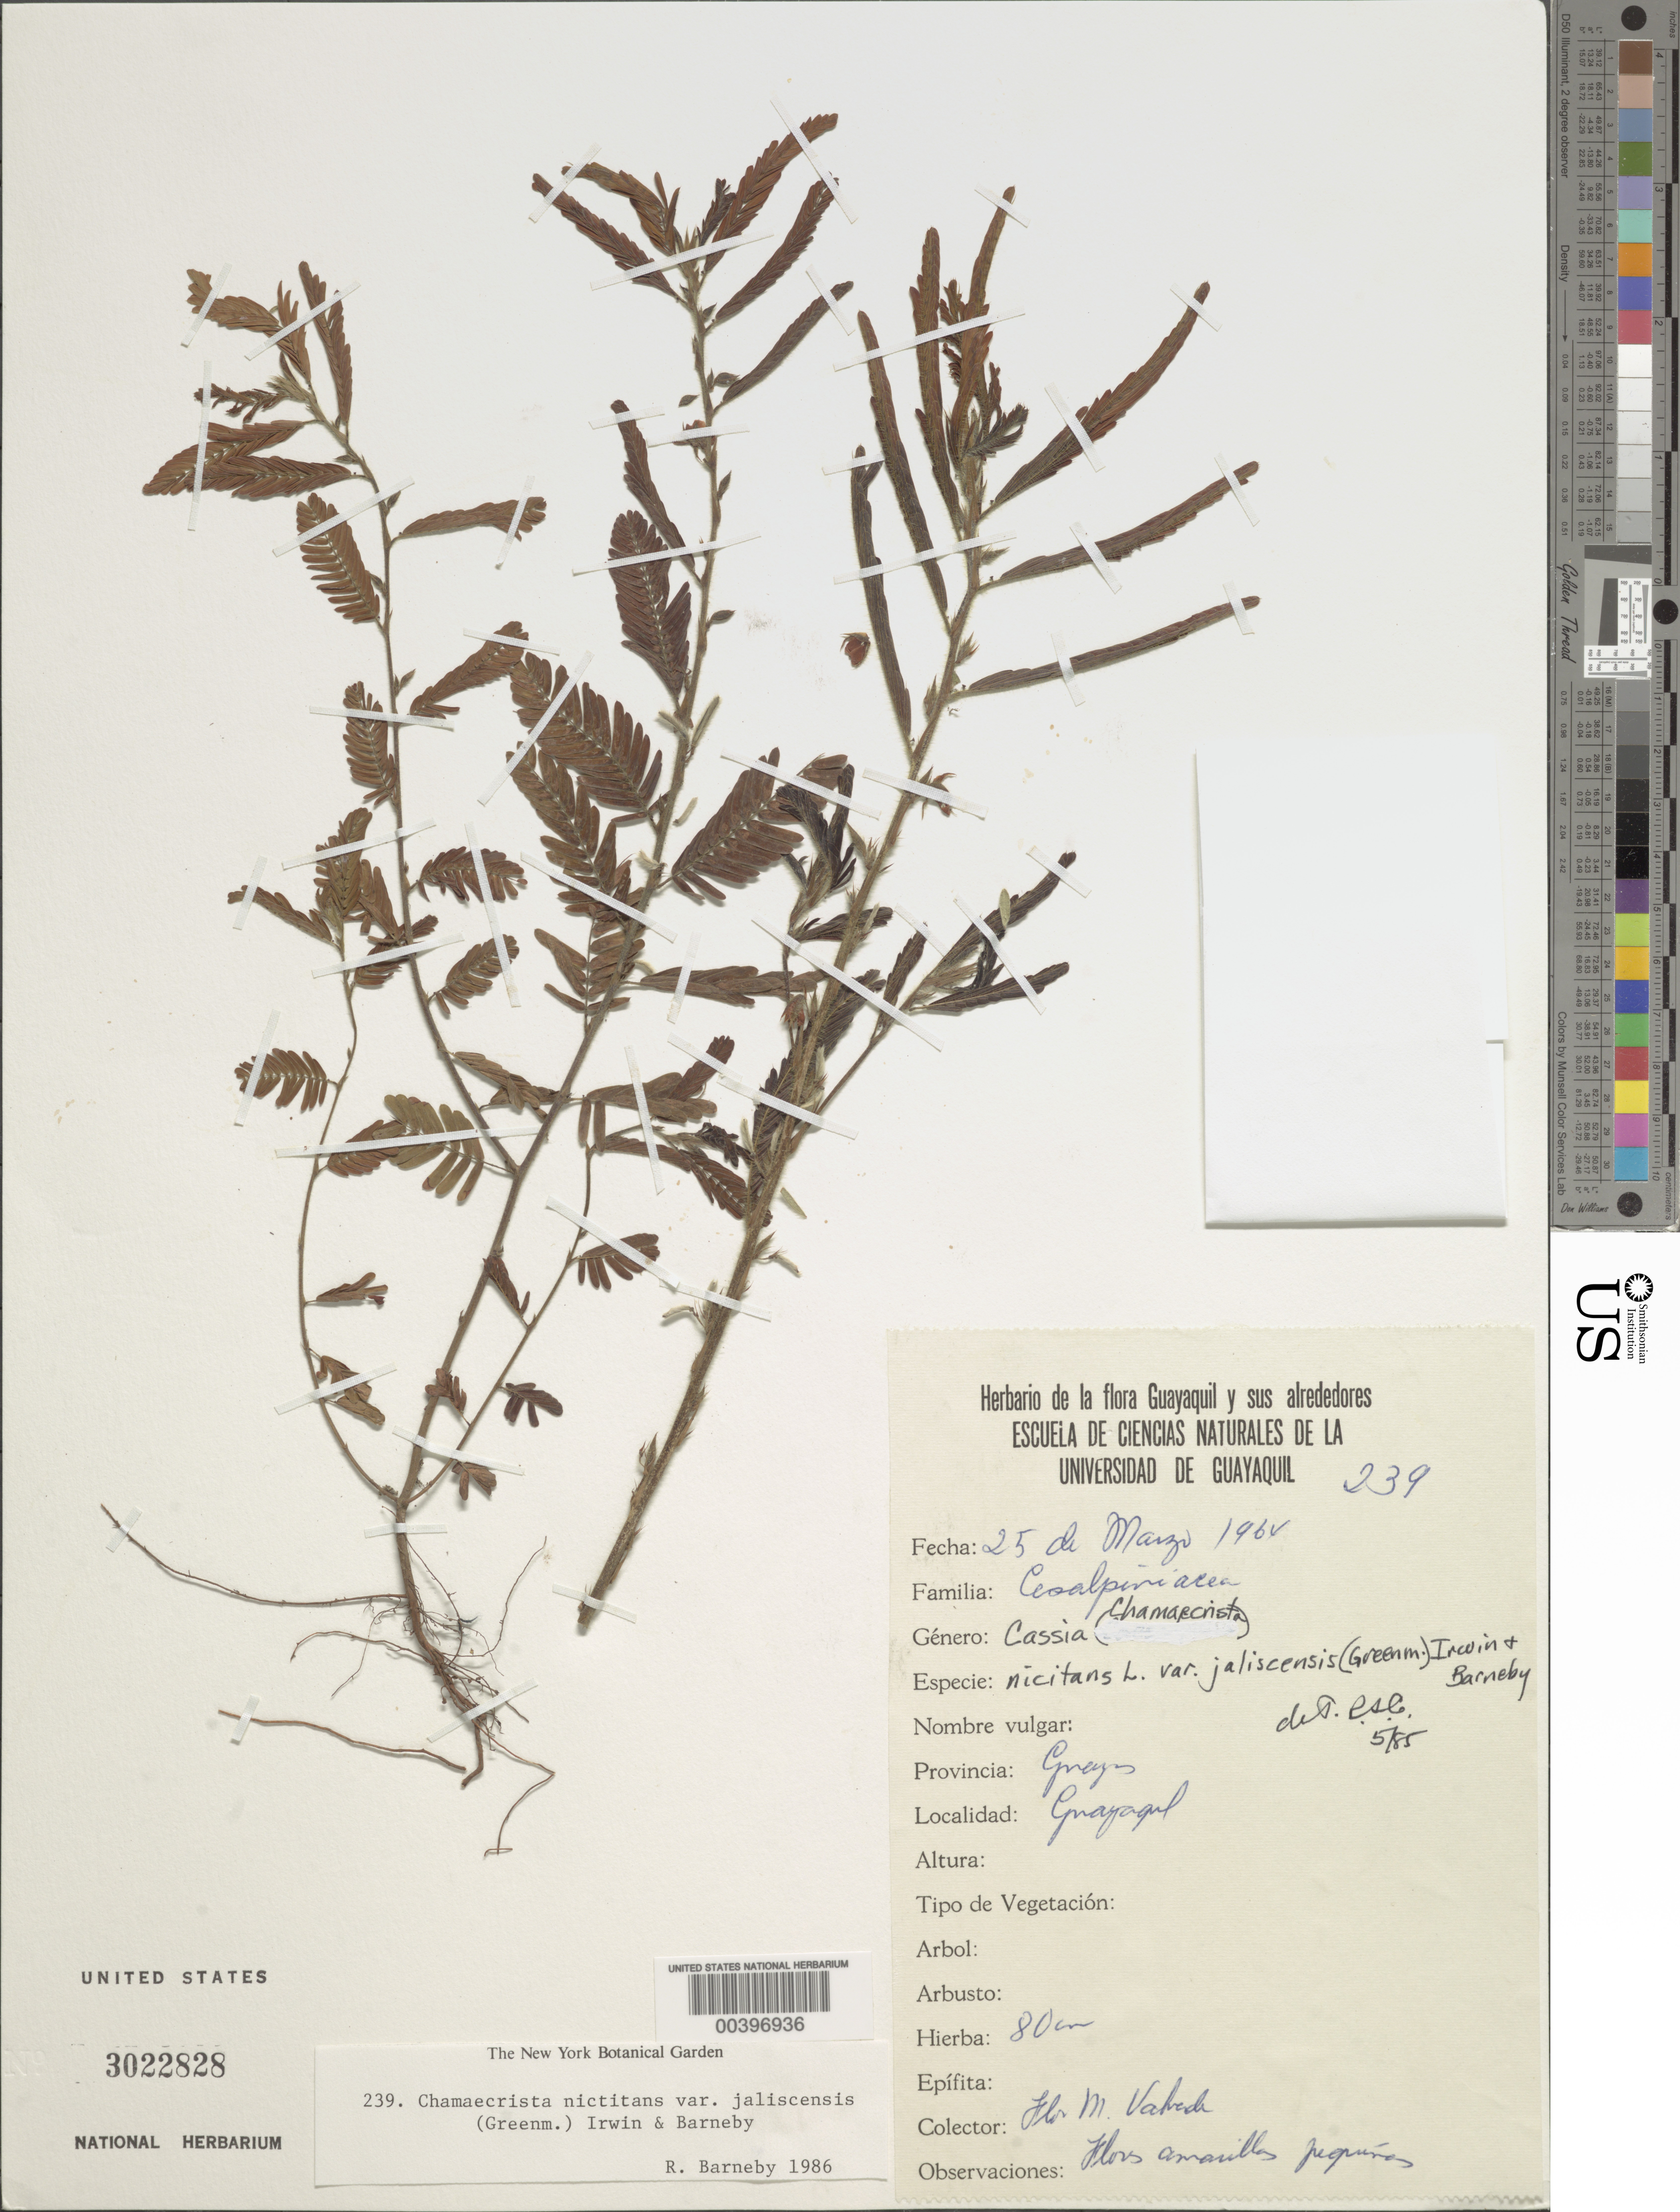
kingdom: Plantae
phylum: Tracheophyta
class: Magnoliopsida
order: Fabales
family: Fabaceae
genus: Chamaecrista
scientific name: Chamaecrista nictitans var. jaliscensis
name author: (Greenm.) H.S. Irwin & Barneby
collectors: V. Badillo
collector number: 239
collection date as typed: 25 Mar 1964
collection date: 1964-03-25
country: Ecuador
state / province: Guayas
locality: Guayaquil, Haciendo Bonchna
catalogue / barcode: US 3022828